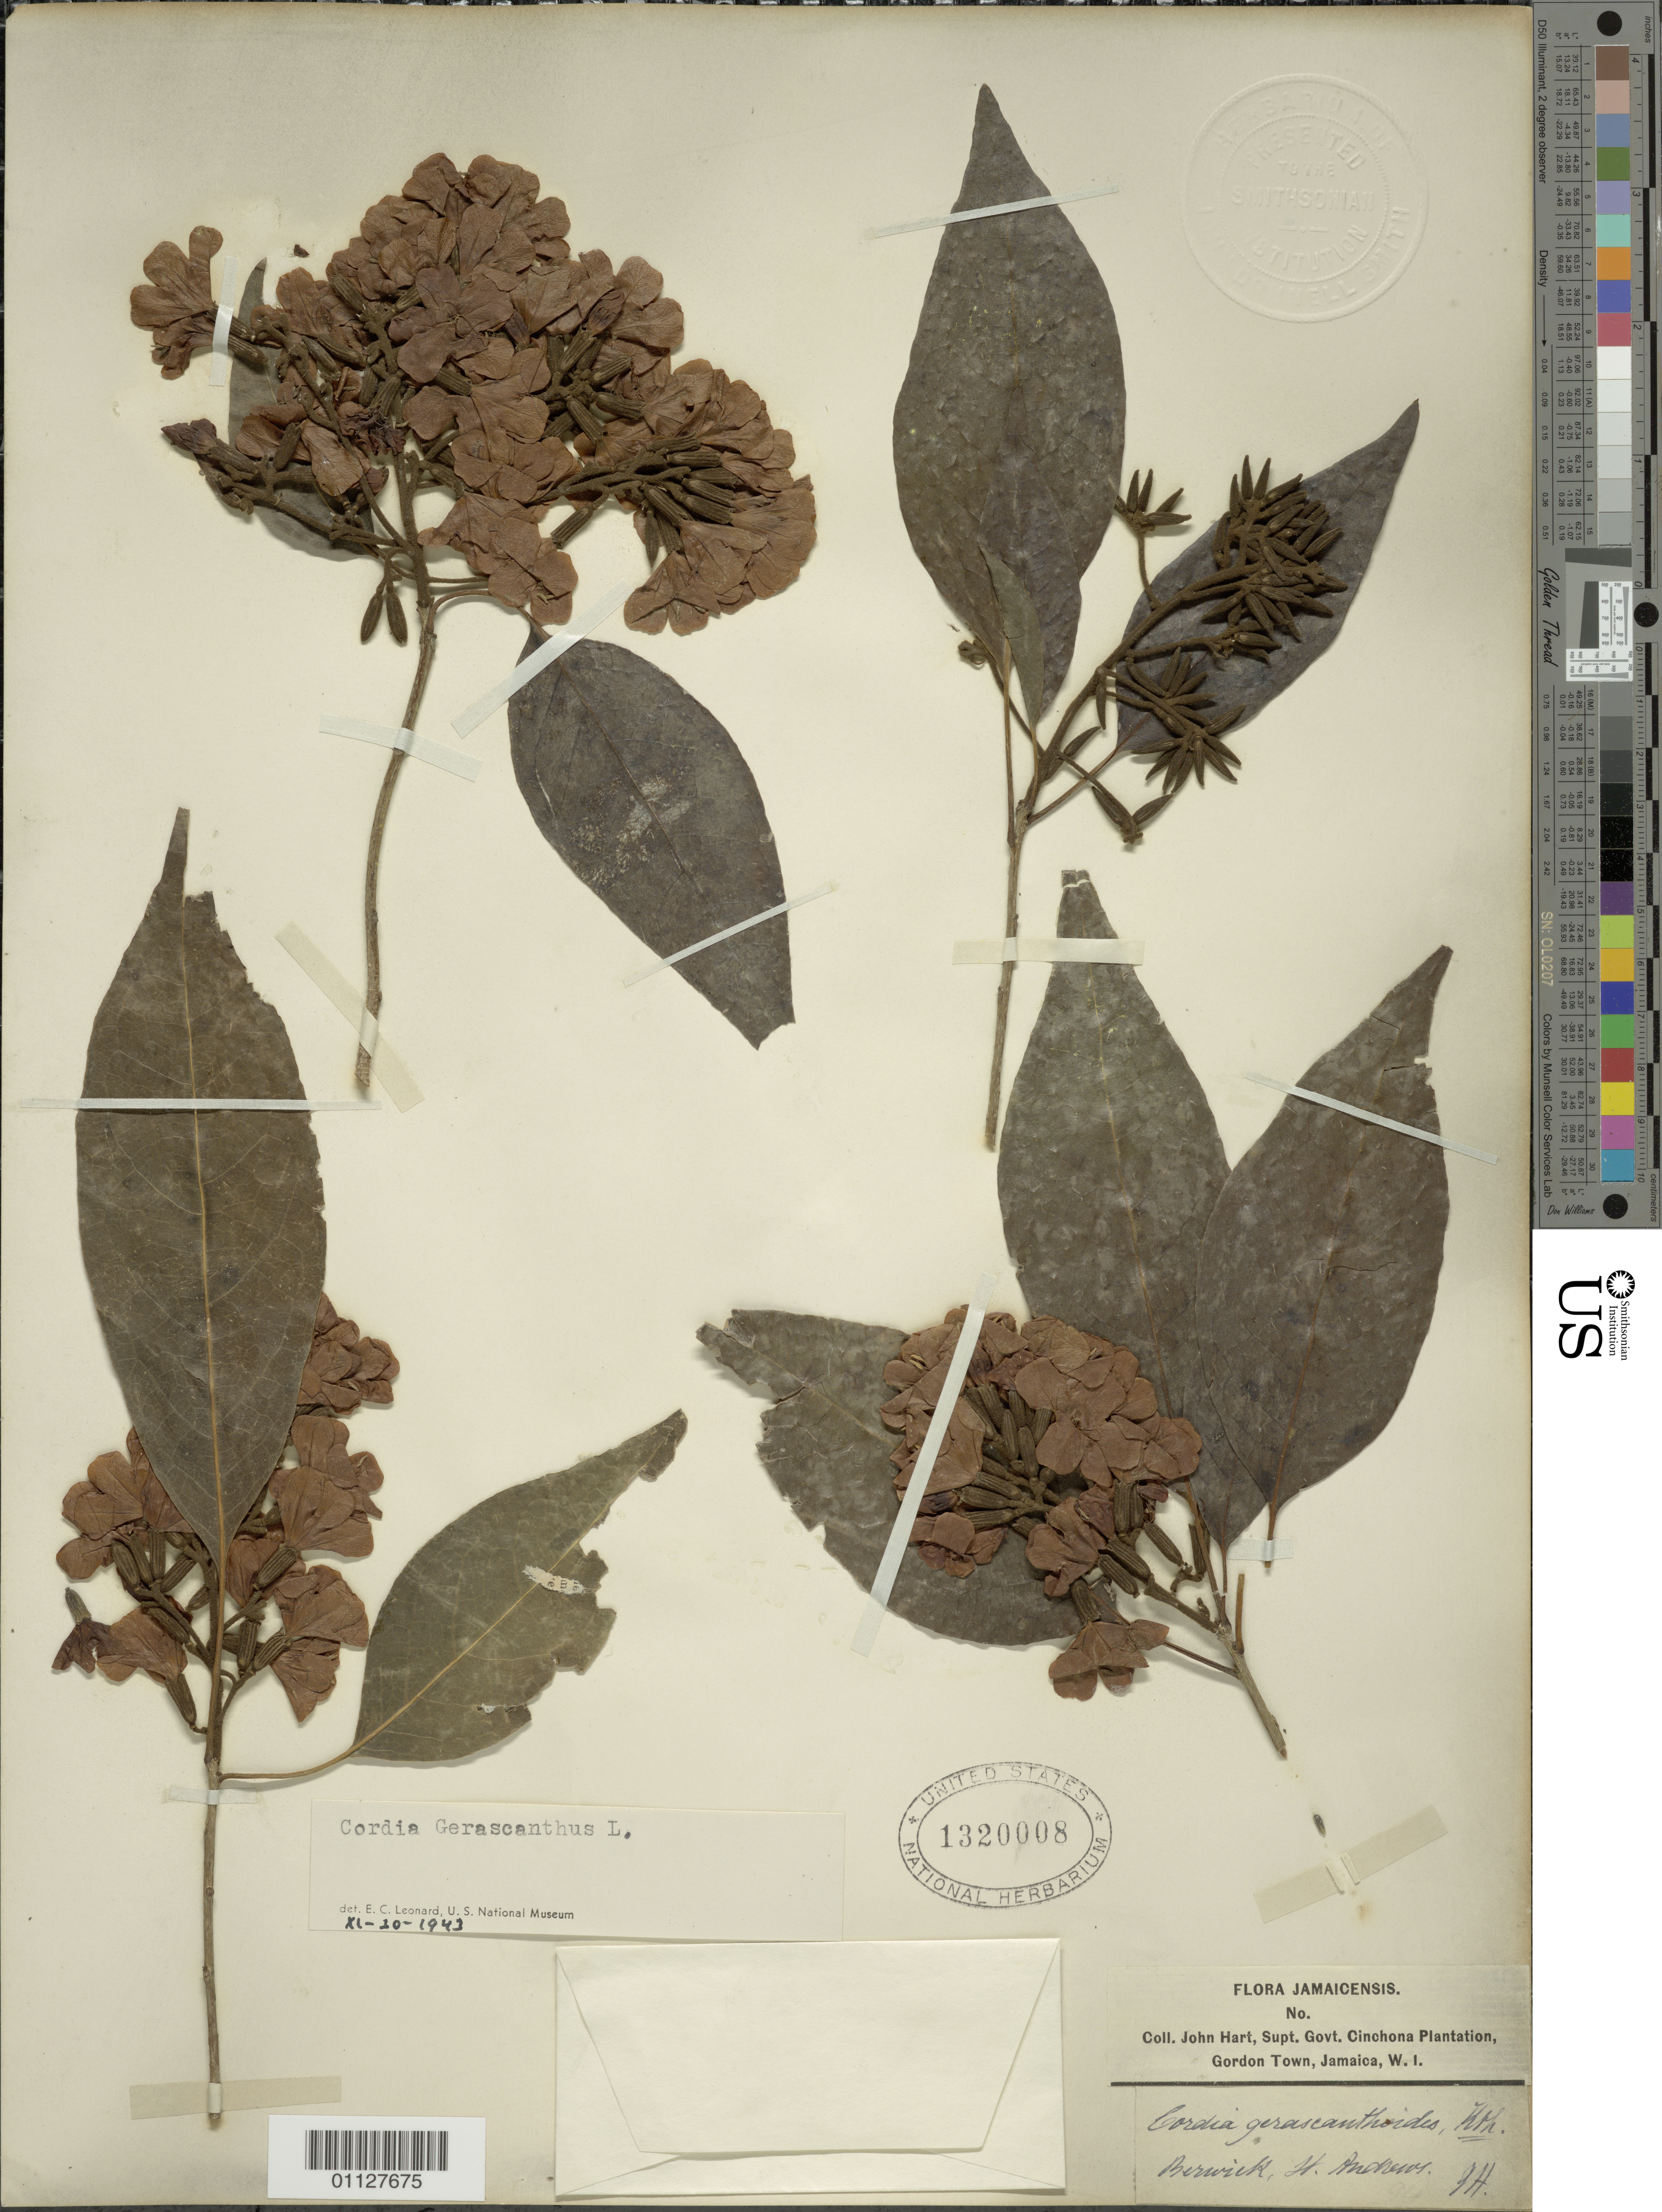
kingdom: Plantae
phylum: Tracheophyta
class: Magnoliopsida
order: Boraginales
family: Cordiaceae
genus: Cordia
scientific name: Cordia gerascanthus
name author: L.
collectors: J. Hart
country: Jamaica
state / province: Saint Andrew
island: Jamaica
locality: Cinchona Plantation, Gordon Town. Berwick.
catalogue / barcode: US 1320008